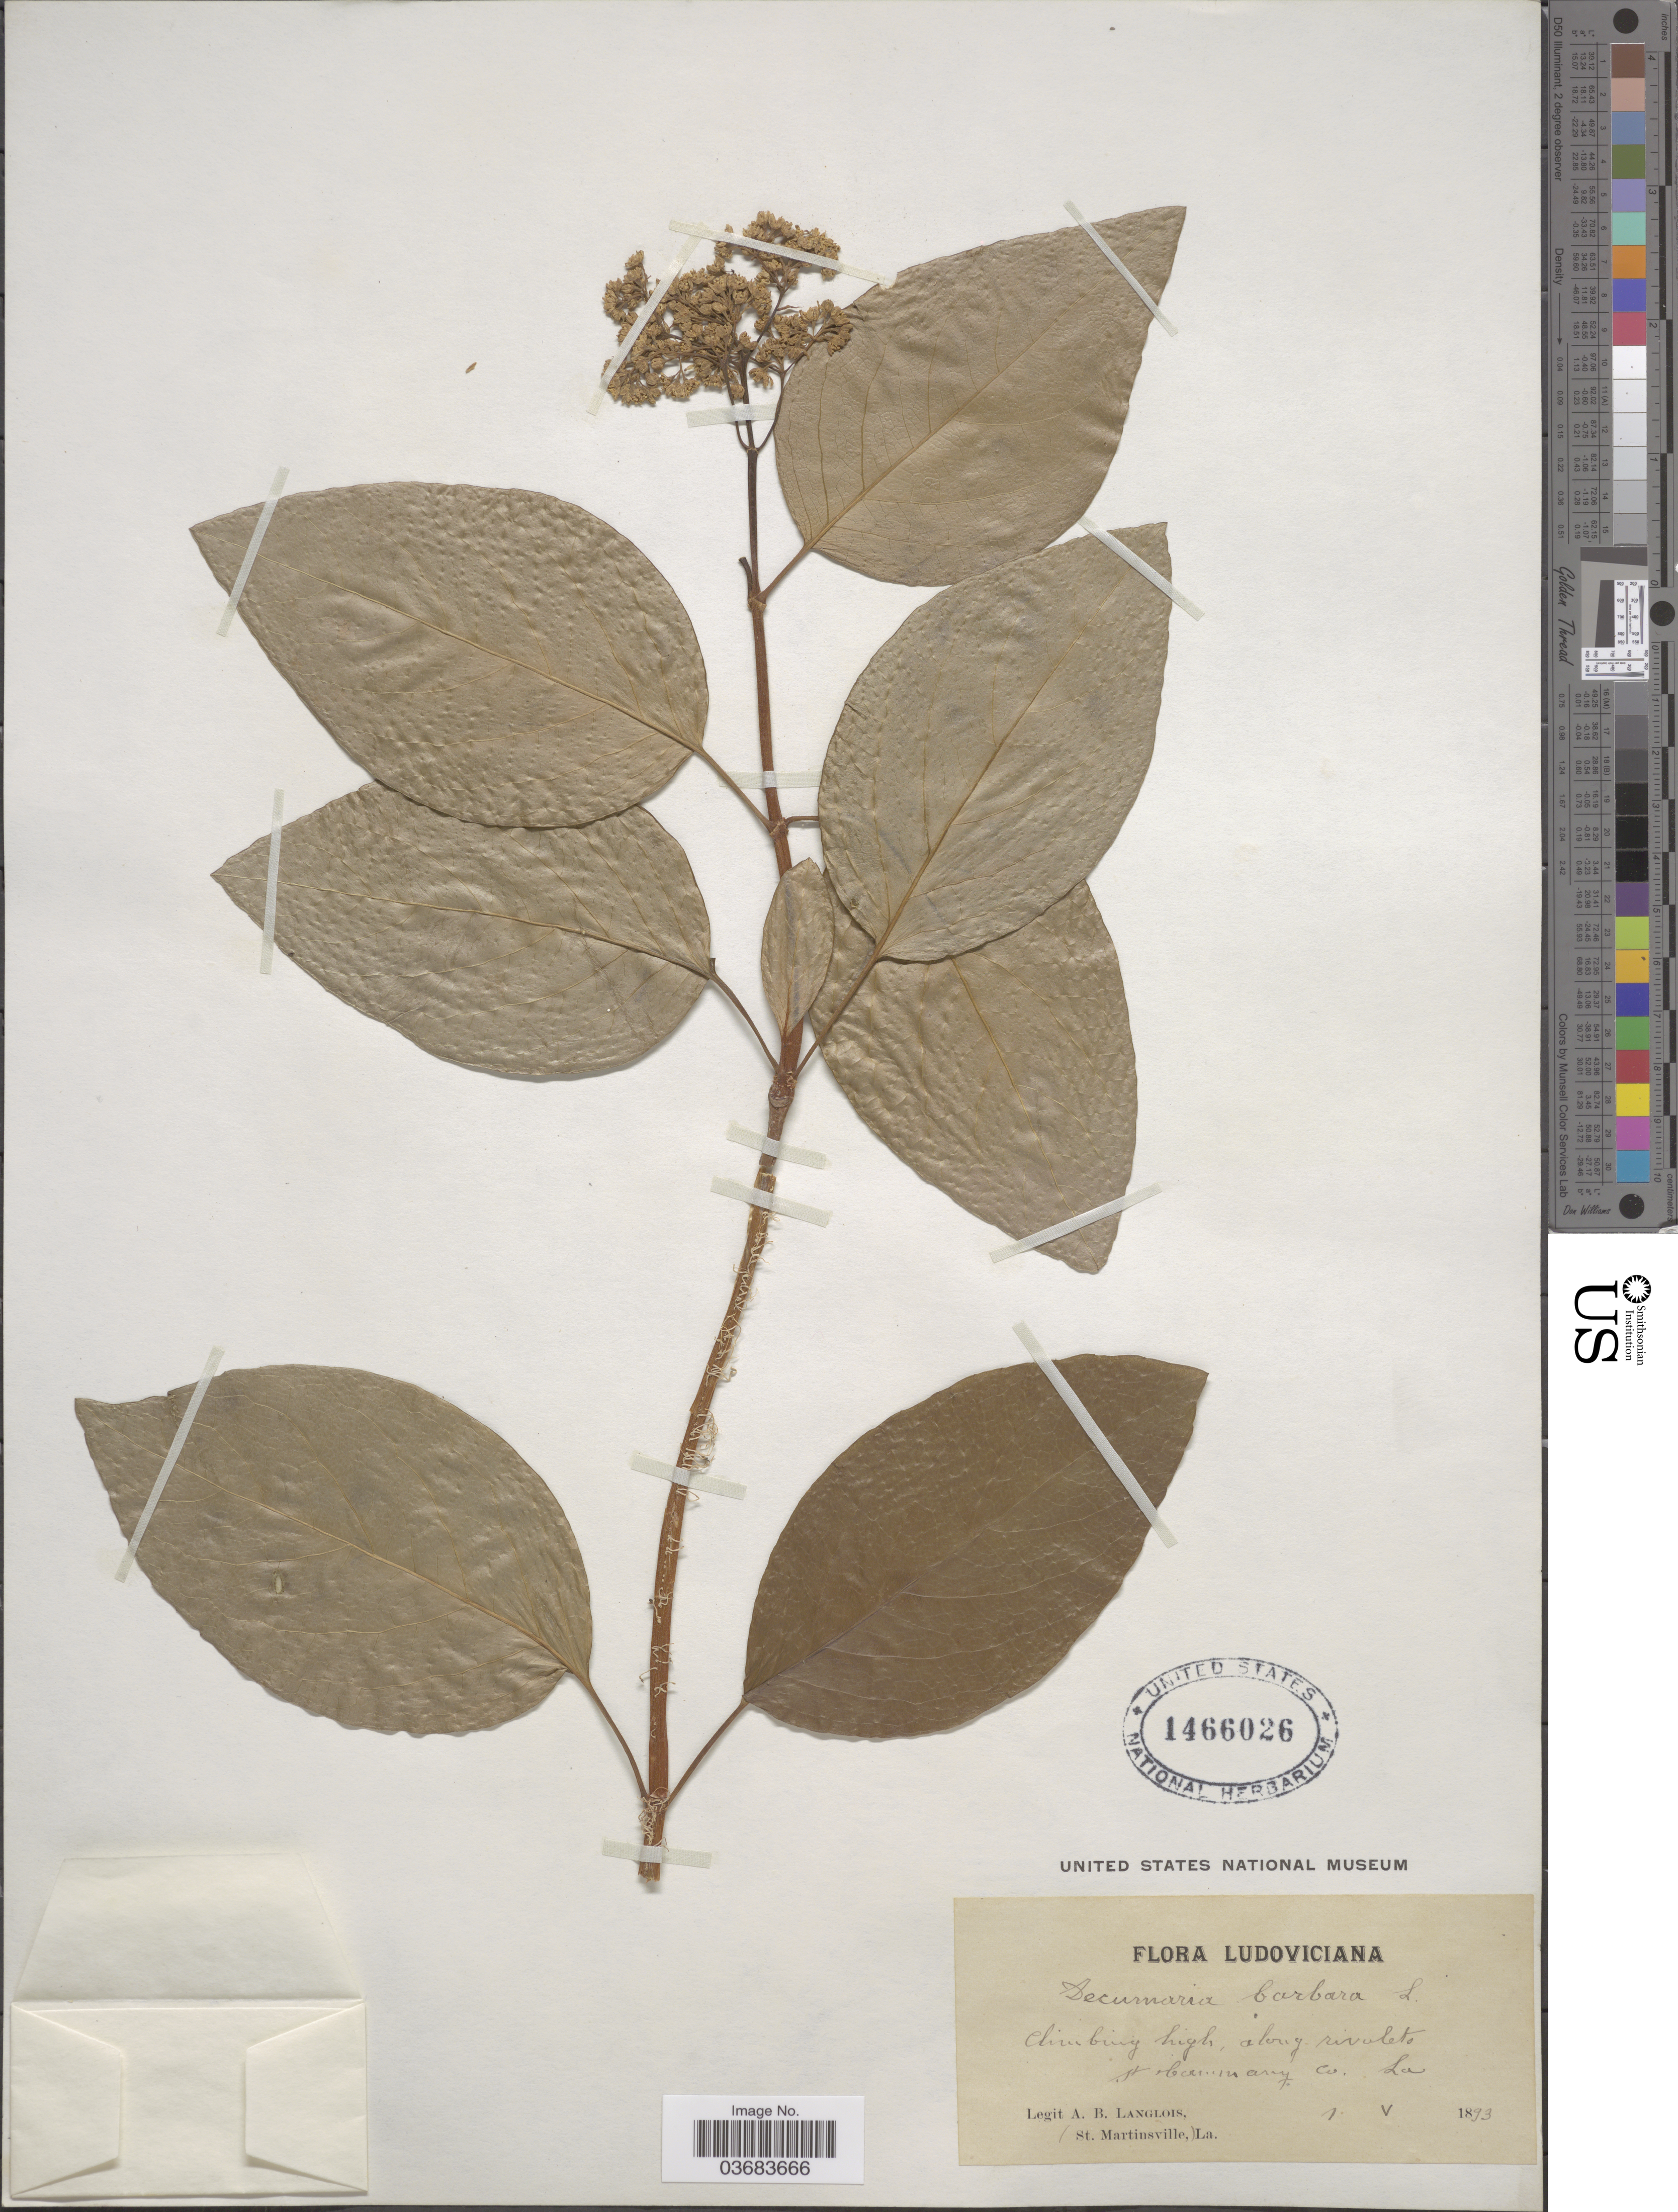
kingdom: Plantae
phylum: Tracheophyta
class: Magnoliopsida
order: Cornales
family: Hydrangeaceae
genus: Hydrangea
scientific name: Hydrangea barbara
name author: (L.) Bernd Schulz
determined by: Strong, Mark T., (BOT), Smithsonian Institution - National Museum of Natural History (UNITED STATES)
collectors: A. Langlois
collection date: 1893-05-01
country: United States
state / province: Louisiana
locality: Climbing high, along rivuleto St Tammany Co.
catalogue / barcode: US 1466026